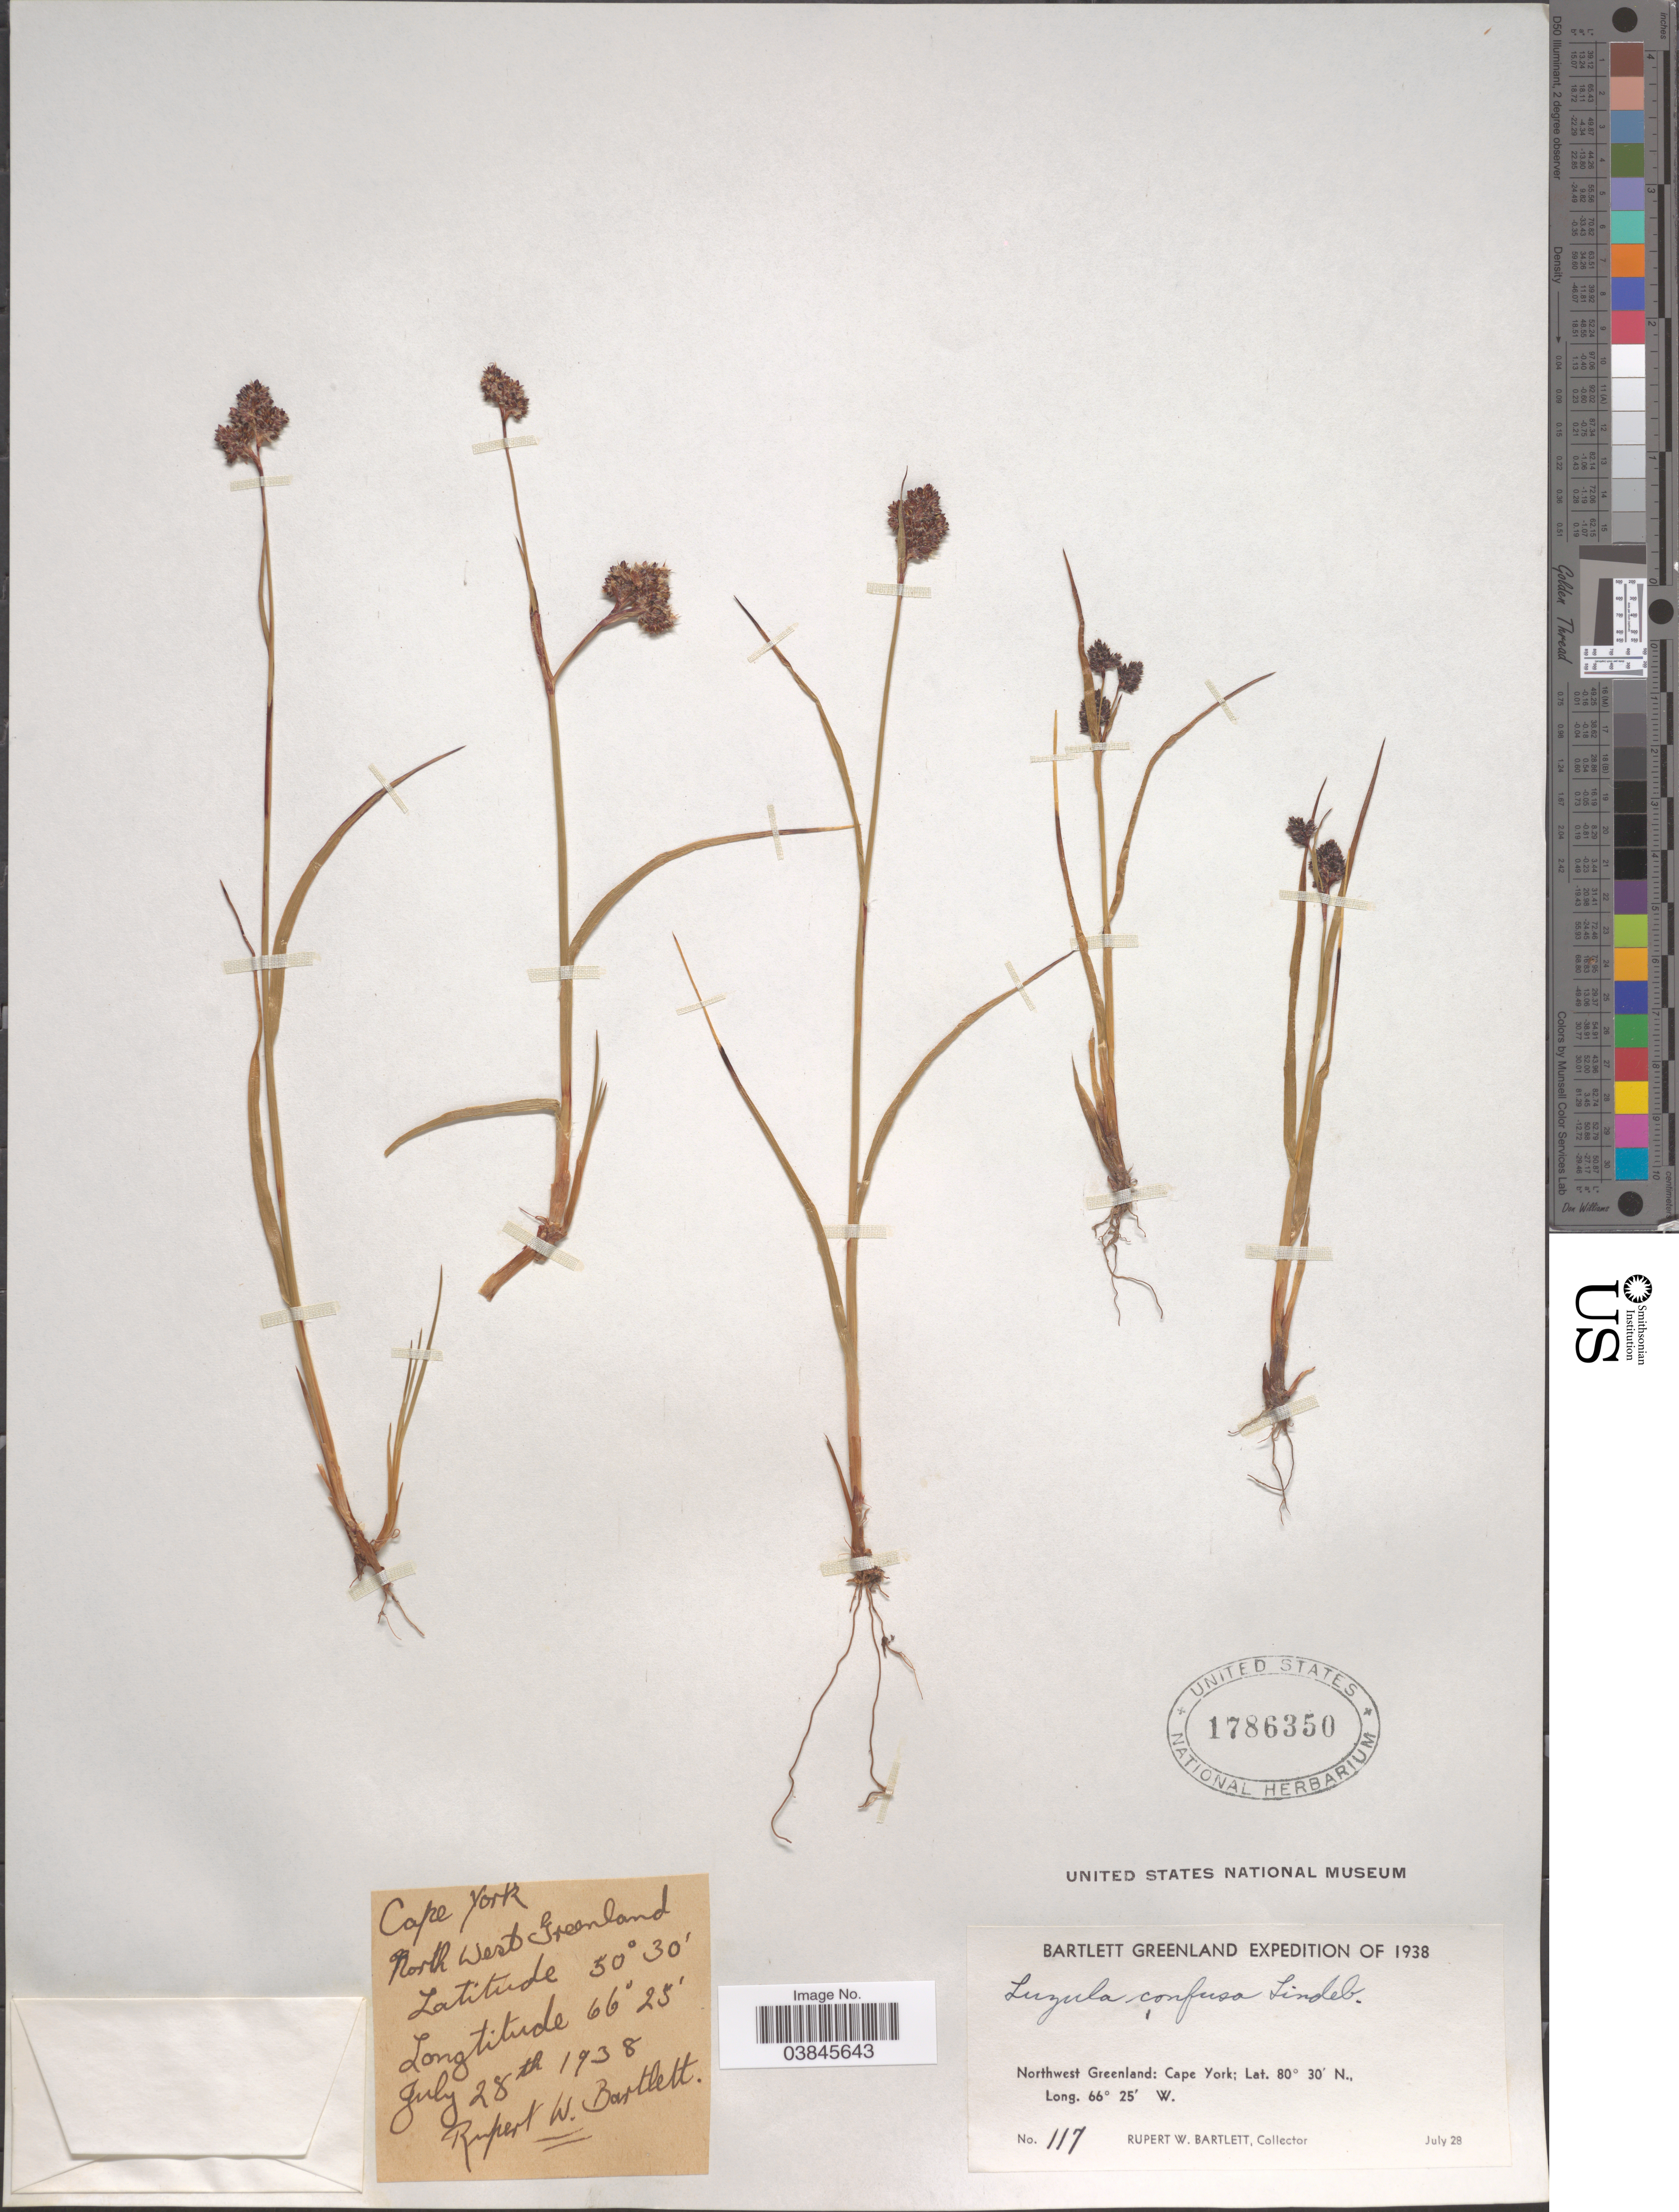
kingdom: Plantae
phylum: Tracheophyta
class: Liliopsida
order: Poales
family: Juncaceae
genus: Luzula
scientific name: Luzula confusa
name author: Lindeb.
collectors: R. W. Bartlett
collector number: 117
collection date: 1938-07-28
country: Greenland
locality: Northwest Greenland: Cape York.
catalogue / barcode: US 1786350